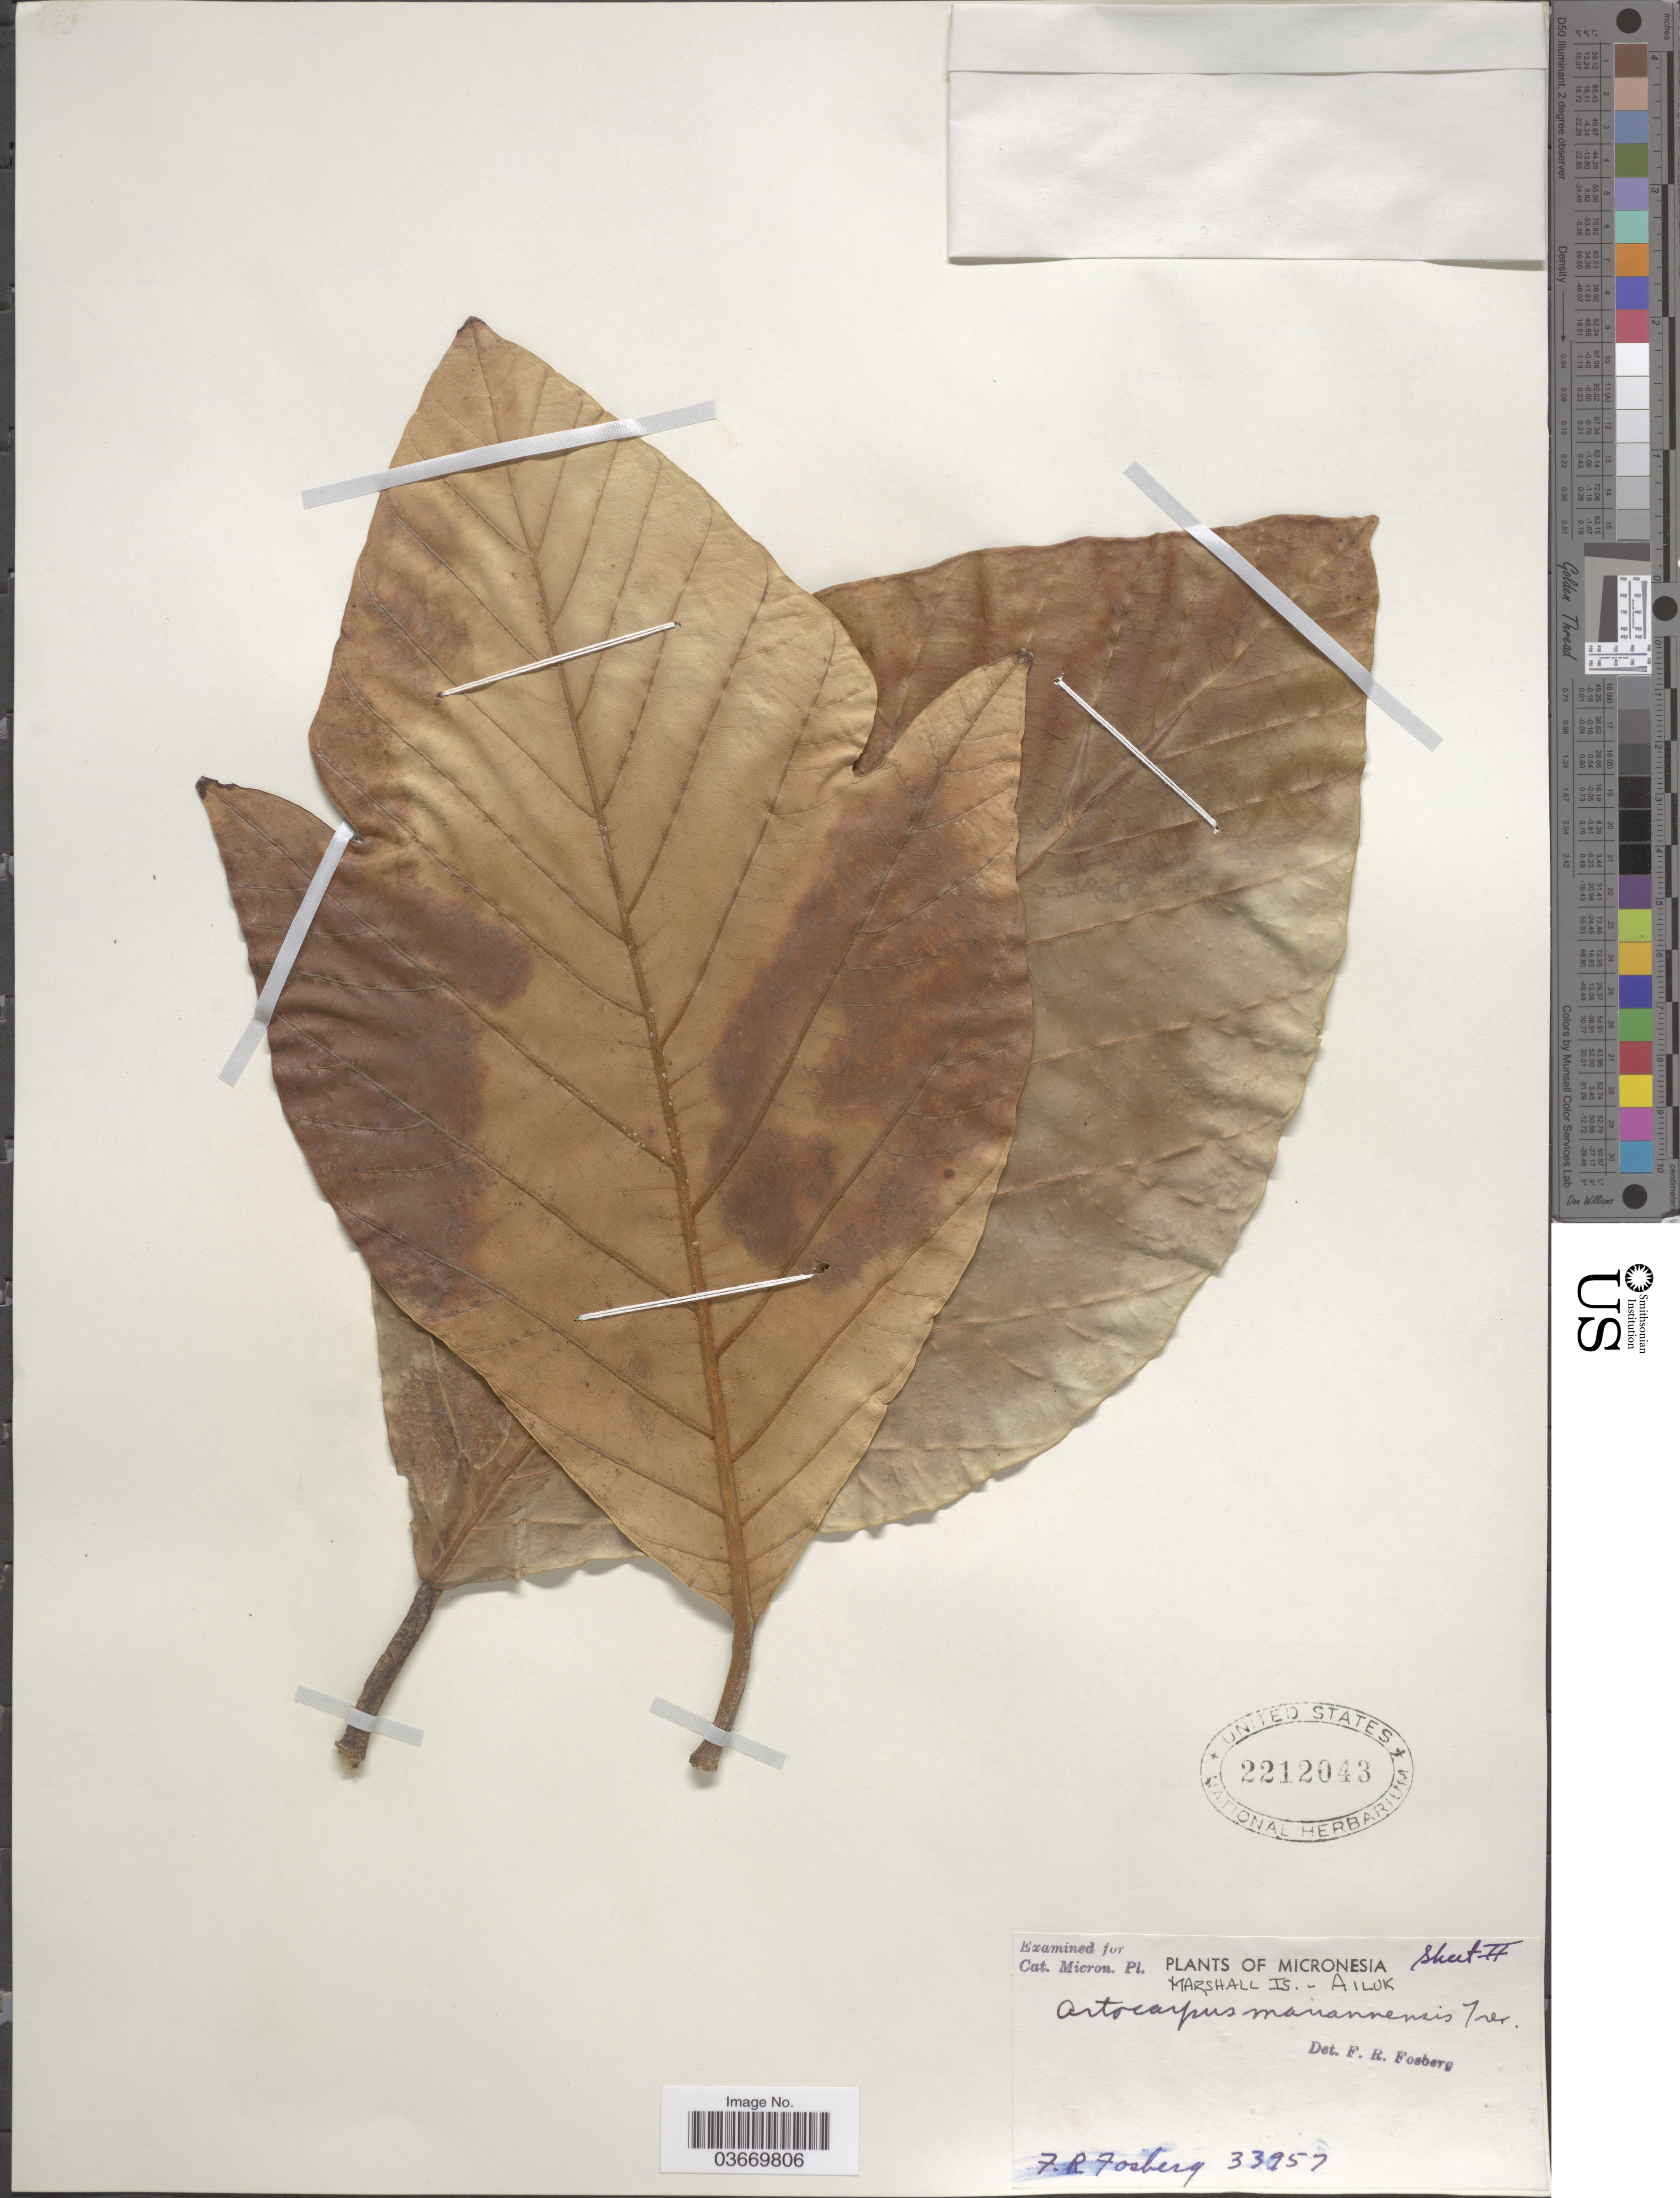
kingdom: Plantae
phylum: Tracheophyta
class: Magnoliopsida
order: Rosales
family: Moraceae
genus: Artocarpus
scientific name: Artocarpus mariannensis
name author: Trécul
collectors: F. R. Fosberg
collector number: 33957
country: Marshall Islands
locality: Micronesia. Marshall Is. - Ailuk.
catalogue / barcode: US 2212043